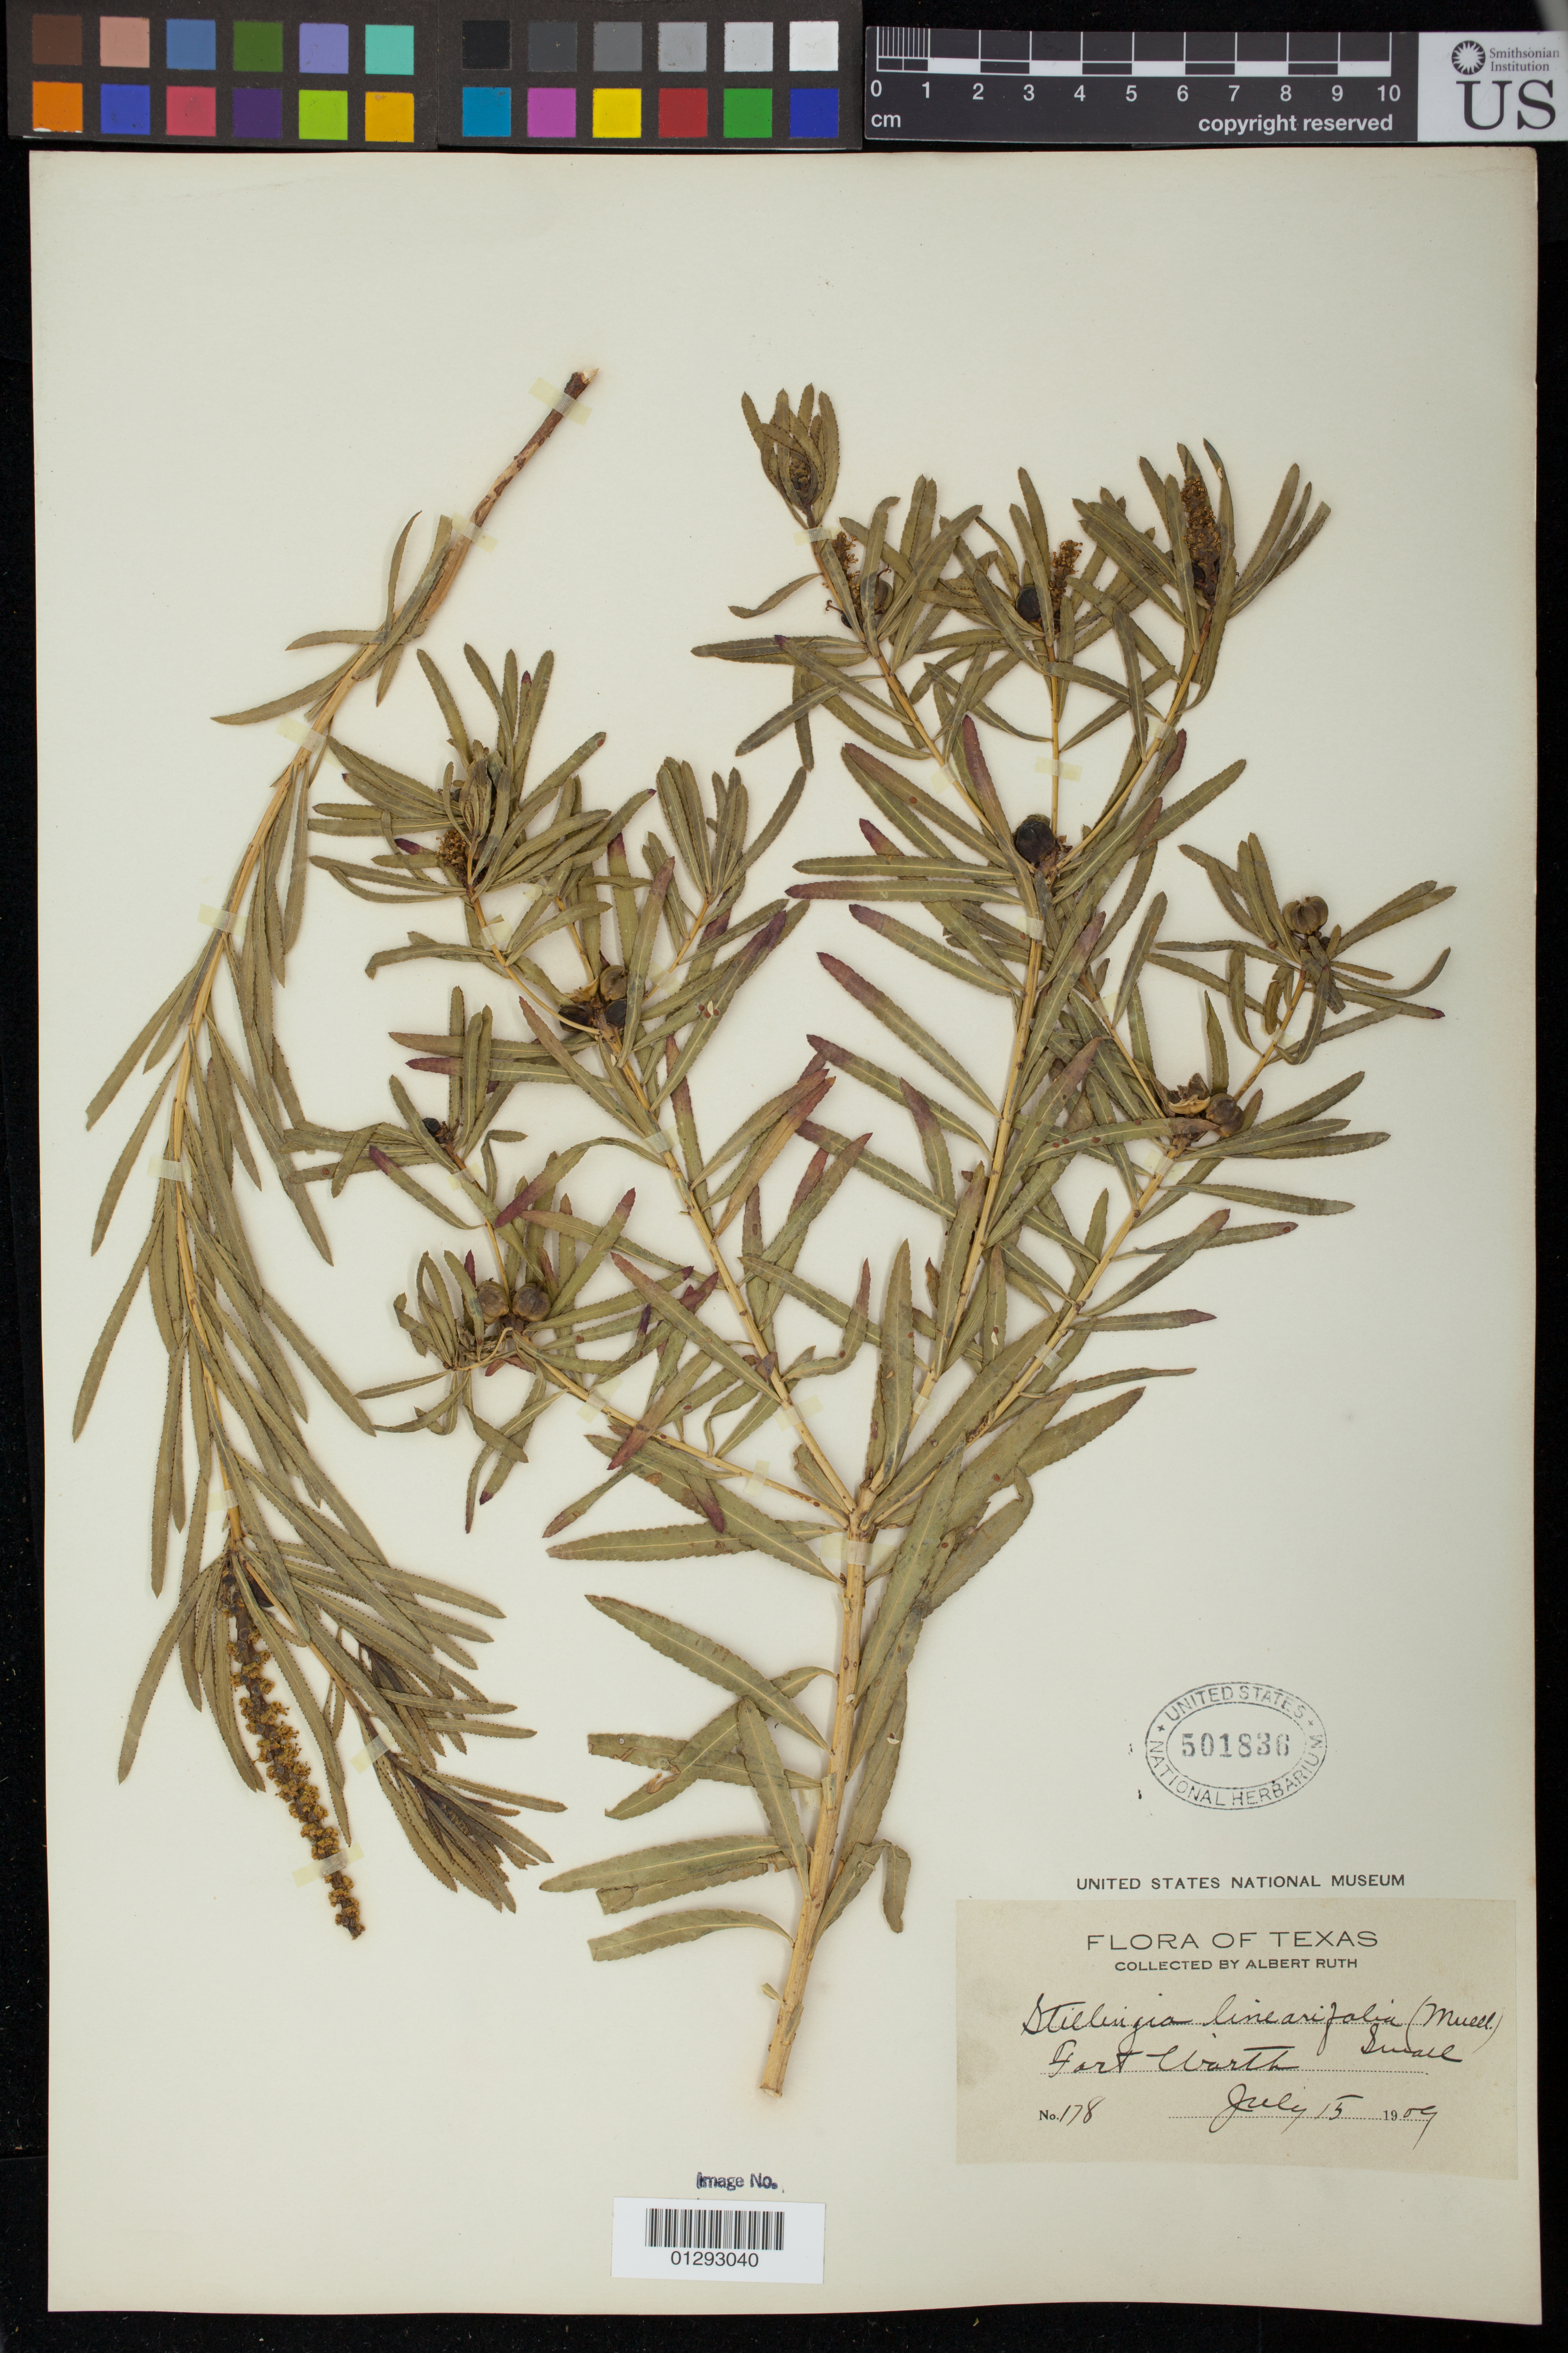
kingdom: Plantae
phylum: Tracheophyta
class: Magnoliopsida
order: Malpighiales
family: Euphorbiaceae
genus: Stillingia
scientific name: Stillingia texana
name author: I.M. Johnst.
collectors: A. Ruth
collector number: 178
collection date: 1909-07-15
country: United States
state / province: Texas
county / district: Tarrant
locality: Fort Worth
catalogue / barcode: US 501836